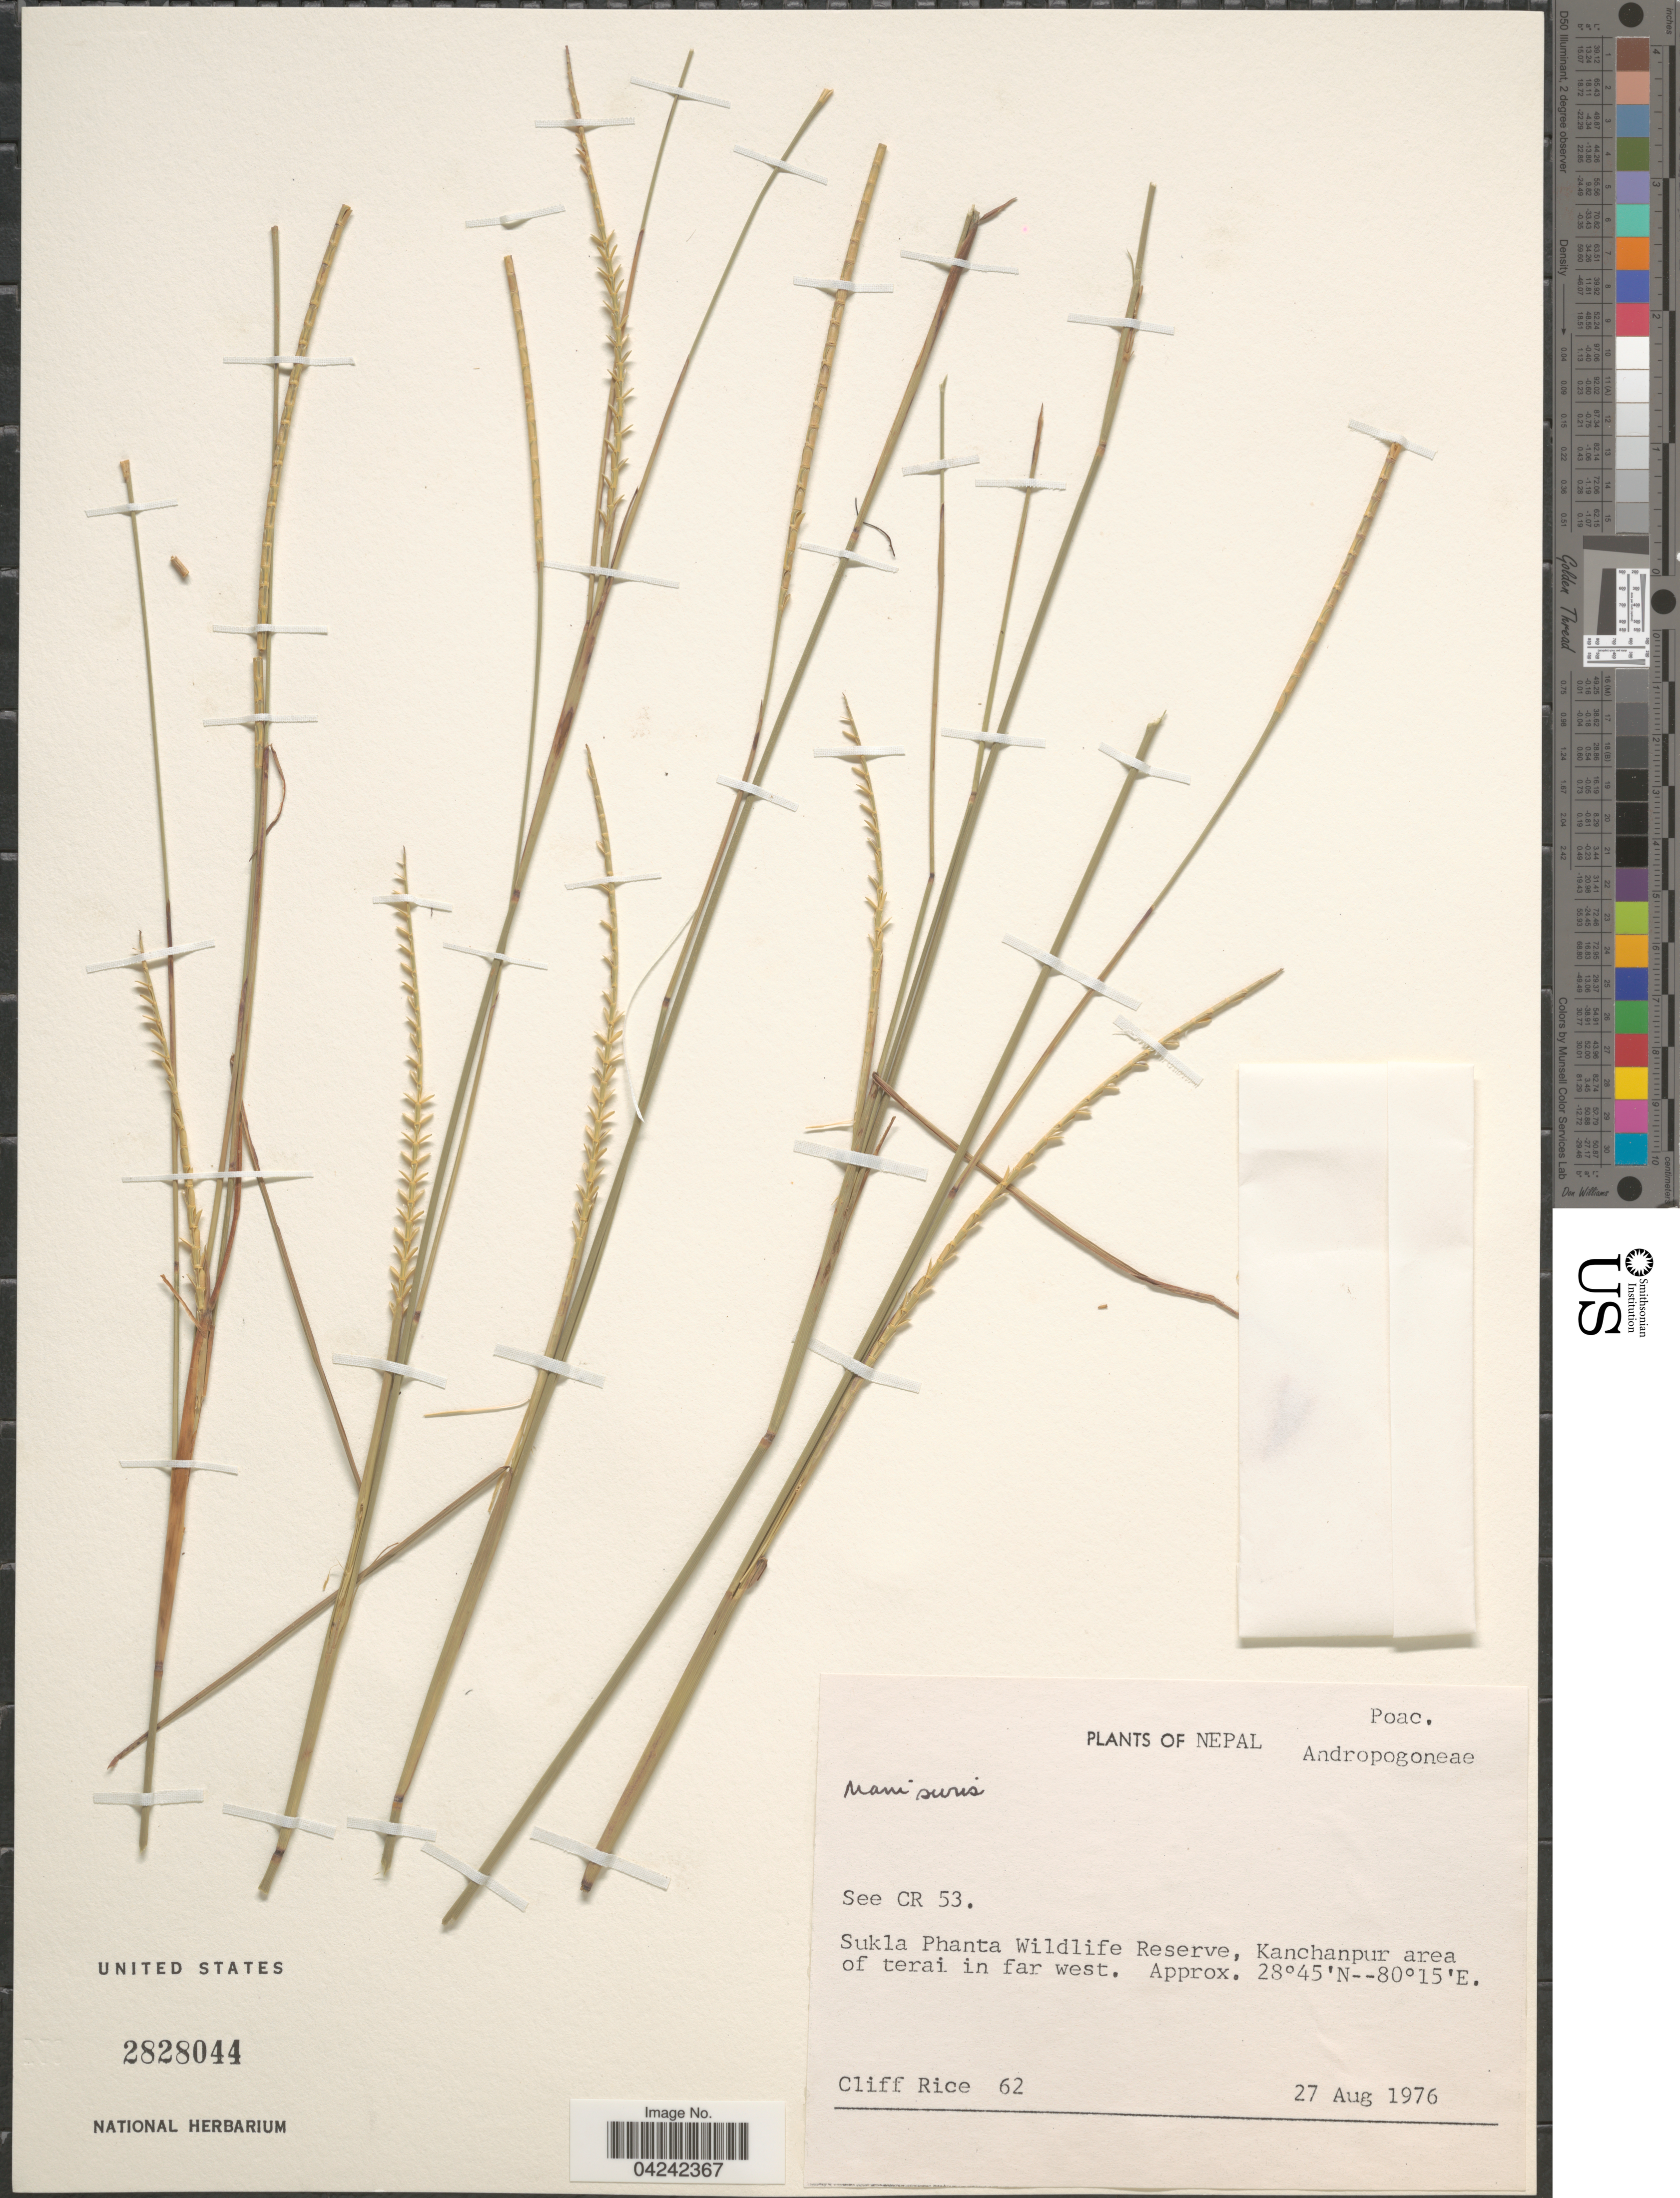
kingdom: Plantae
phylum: Tracheophyta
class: Liliopsida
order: Poales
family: Poaceae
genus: Rottboellia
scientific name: Rottboellia sp.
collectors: C. Rice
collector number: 62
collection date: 1976-08-27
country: Nepal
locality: Sukla Phanta Wildlife Reserve, Kanchanpur area of terai in far west.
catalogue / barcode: US 2828044